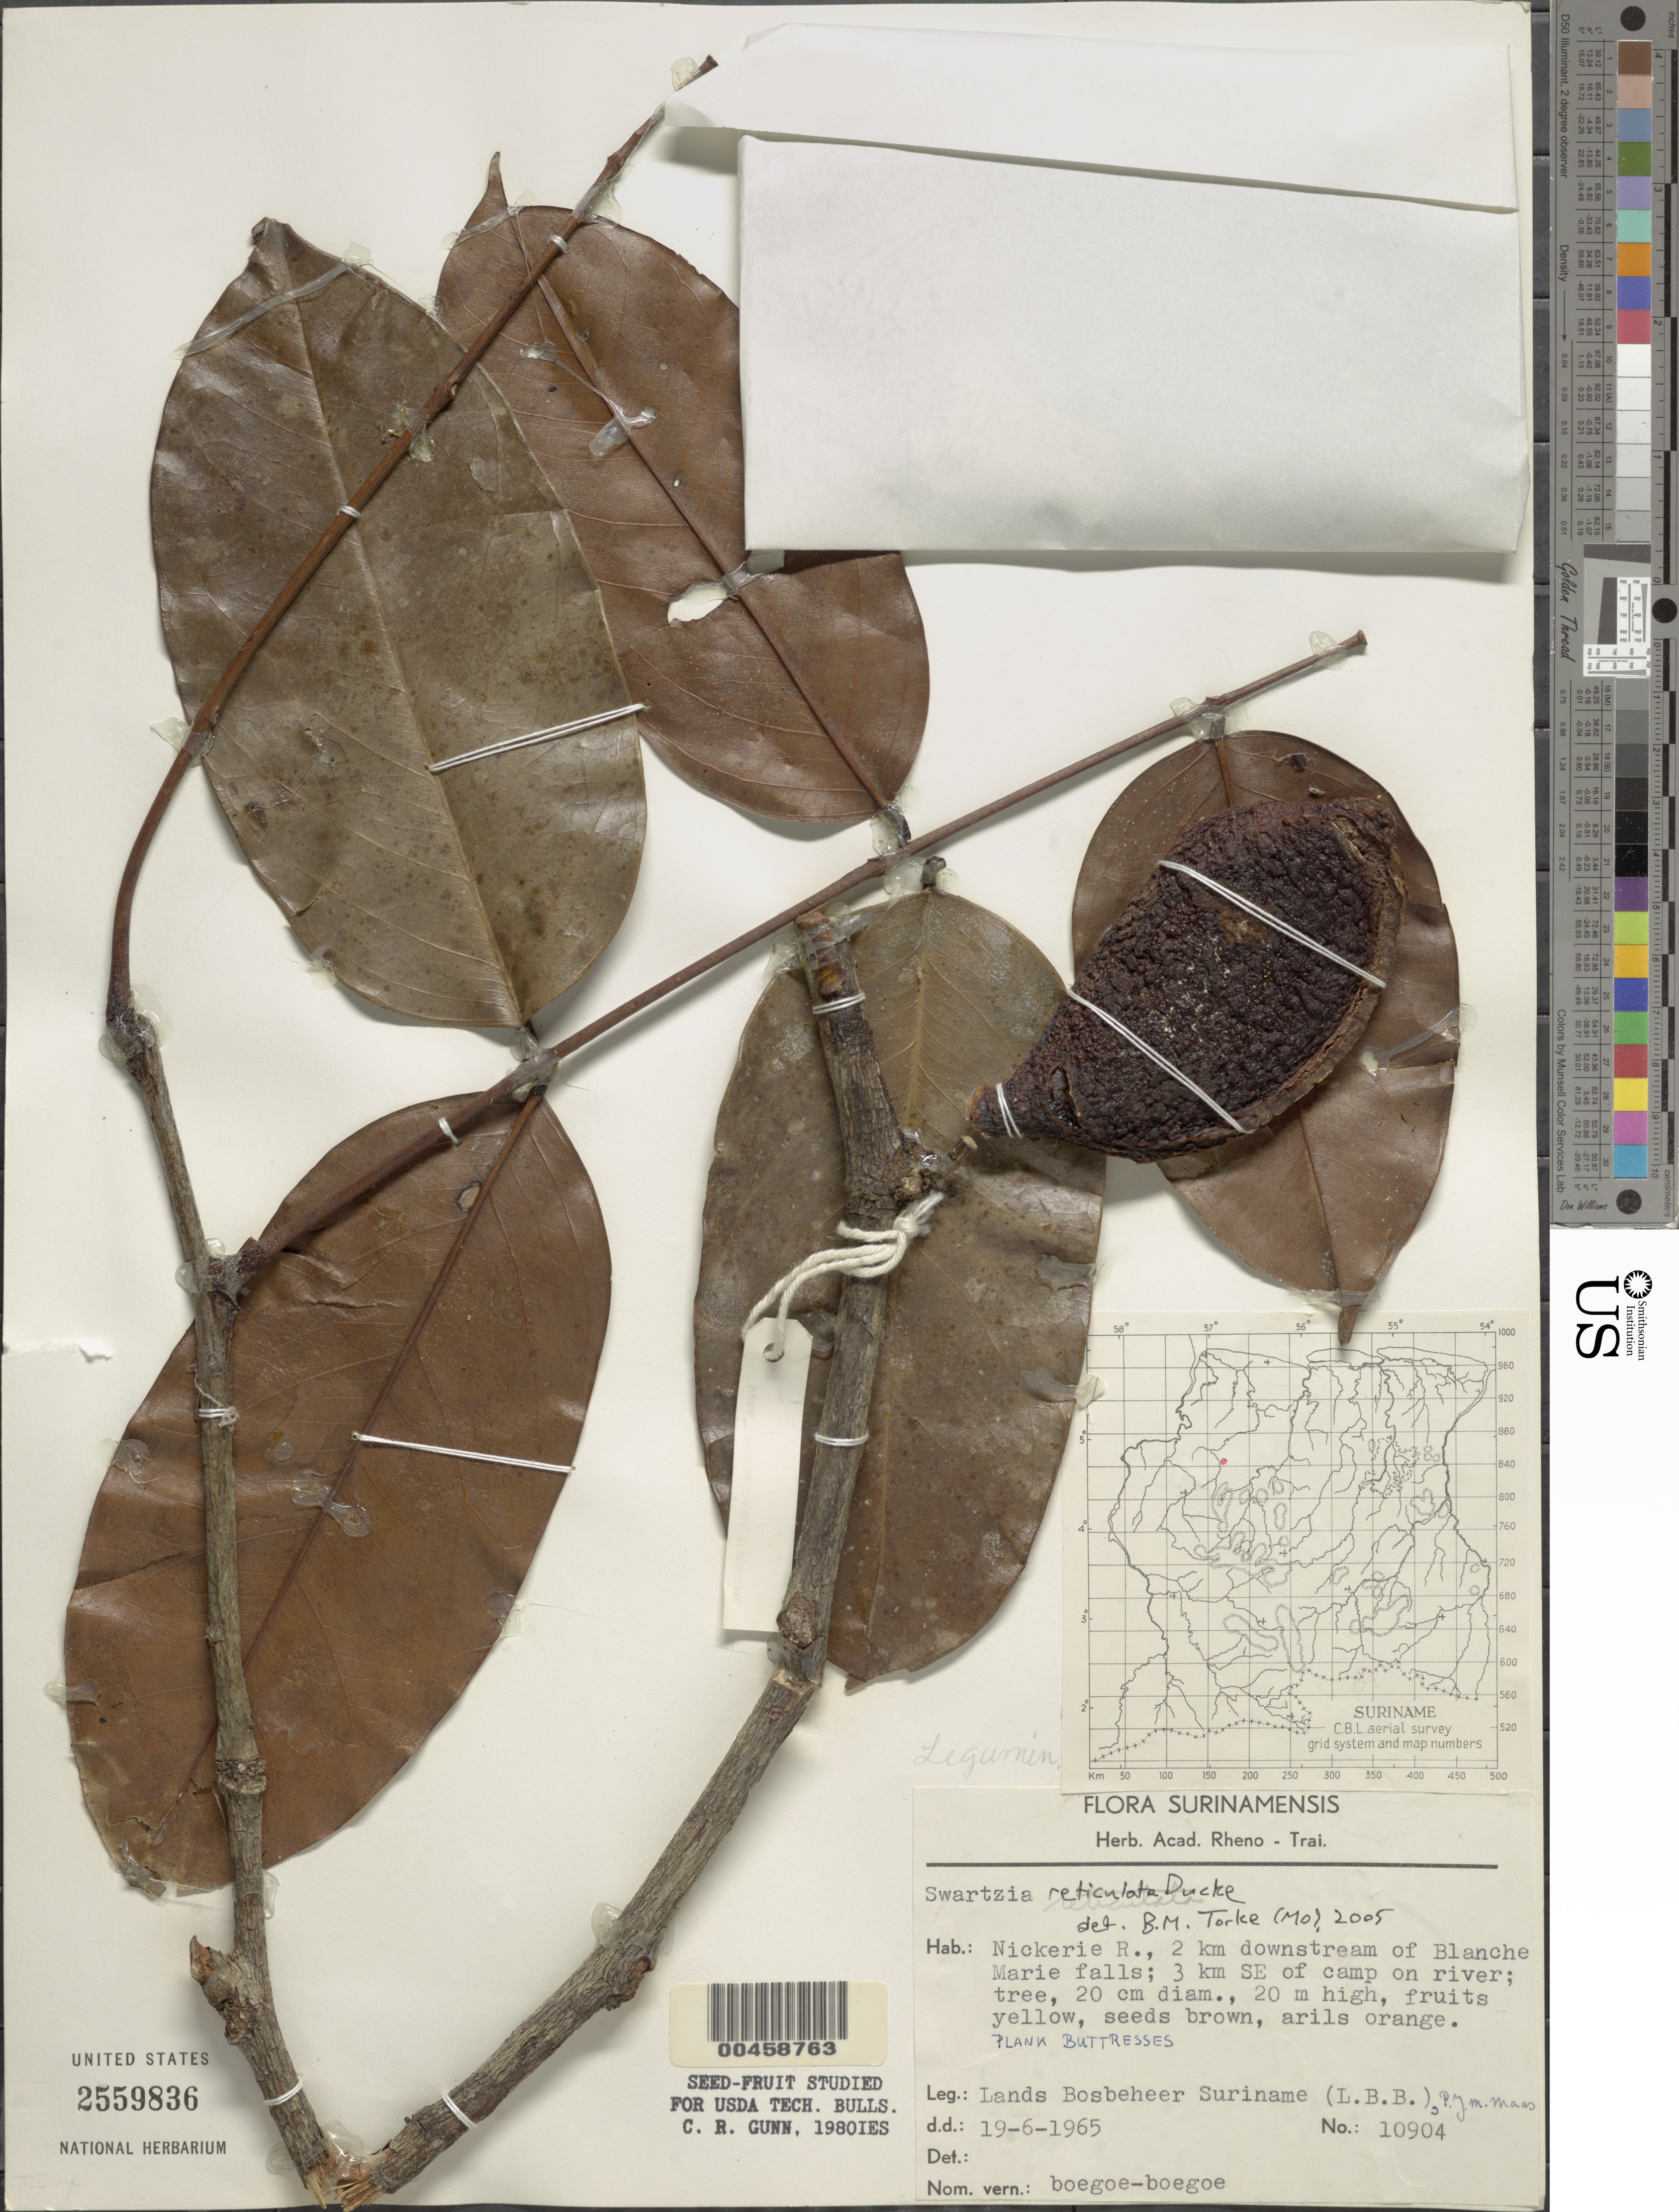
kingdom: Plantae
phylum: Tracheophyta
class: Magnoliopsida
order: Fabales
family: Fabaceae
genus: Swartzia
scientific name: Swartzia reticulata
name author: Ducke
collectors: P. Maas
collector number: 10904 Herb. L.b.b.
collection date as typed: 19 Jun 1965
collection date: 1965-06-19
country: Suriname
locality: Blanche marie falls, 2 km downstream of; nickerie r.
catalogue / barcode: US 2559836